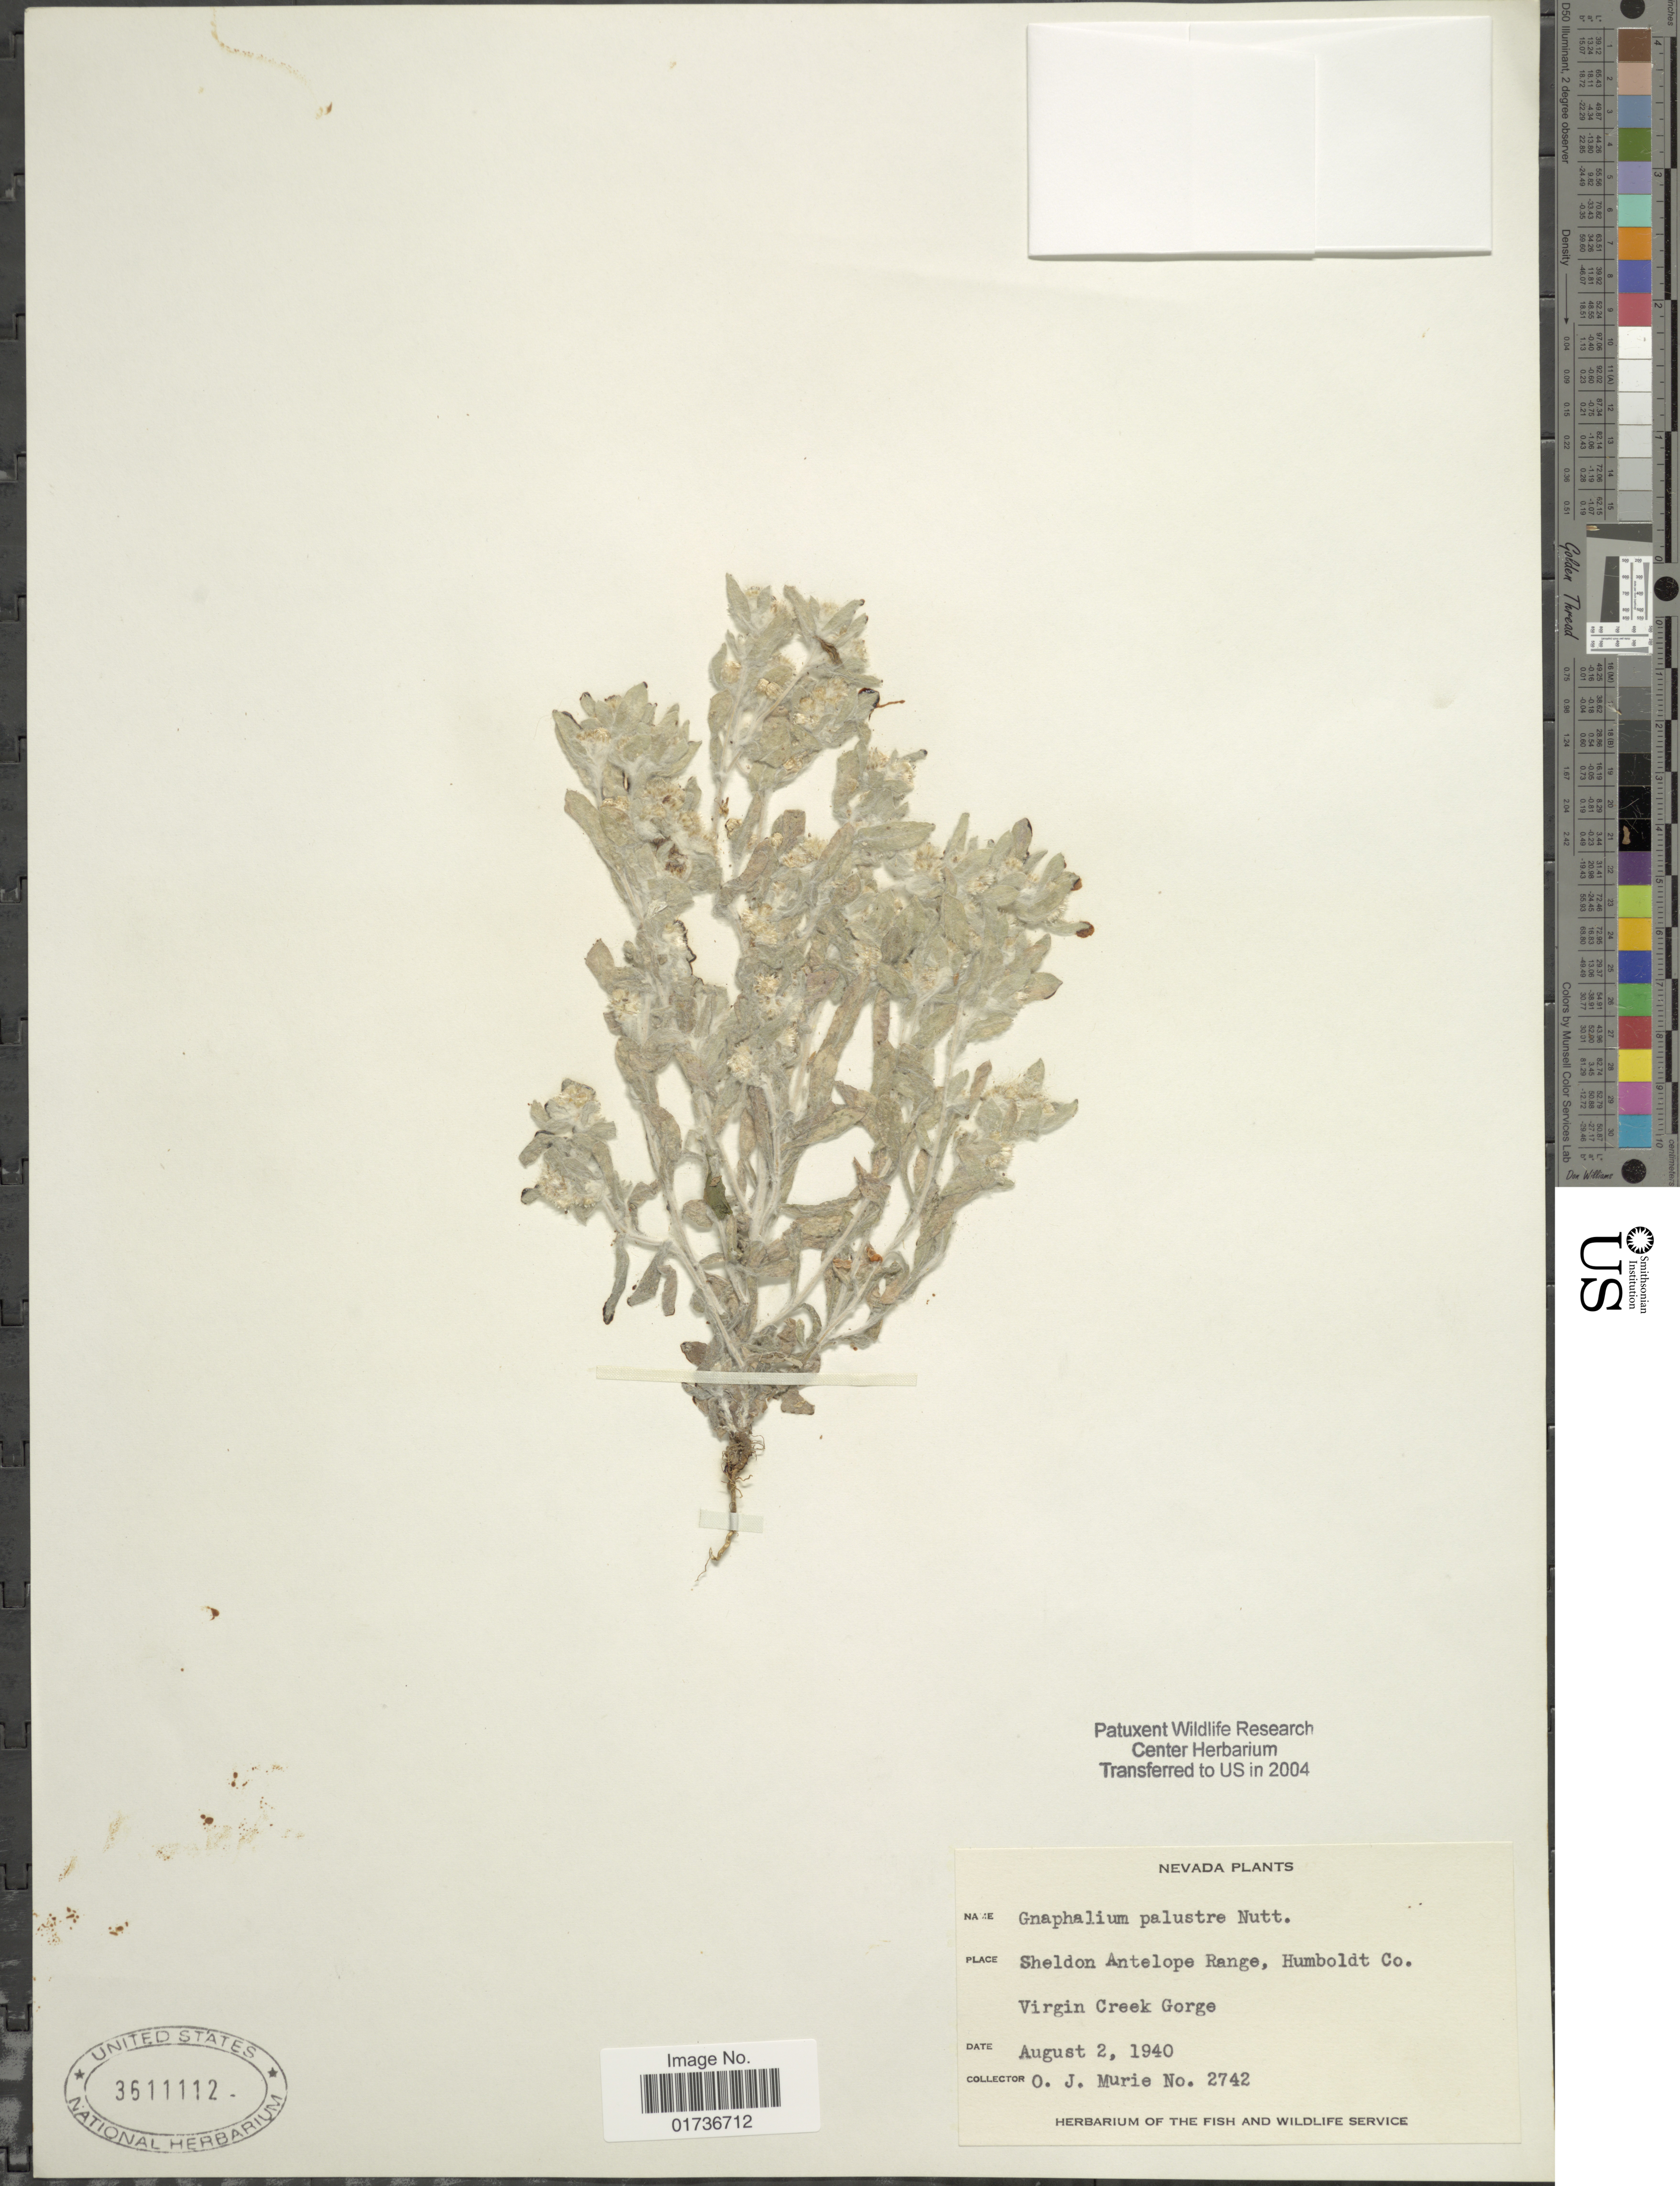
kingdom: Plantae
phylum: Tracheophyta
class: Magnoliopsida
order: Asterales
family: Asteraceae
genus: Gnaphalium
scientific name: Gnaphalium palustre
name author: Nutt.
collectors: O. Murie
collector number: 2742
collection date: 1940-09-02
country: United States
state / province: Nevada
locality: Sheldon Antelope Range, Humboldt Co, Virgin Creek Gorge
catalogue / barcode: US 3611112